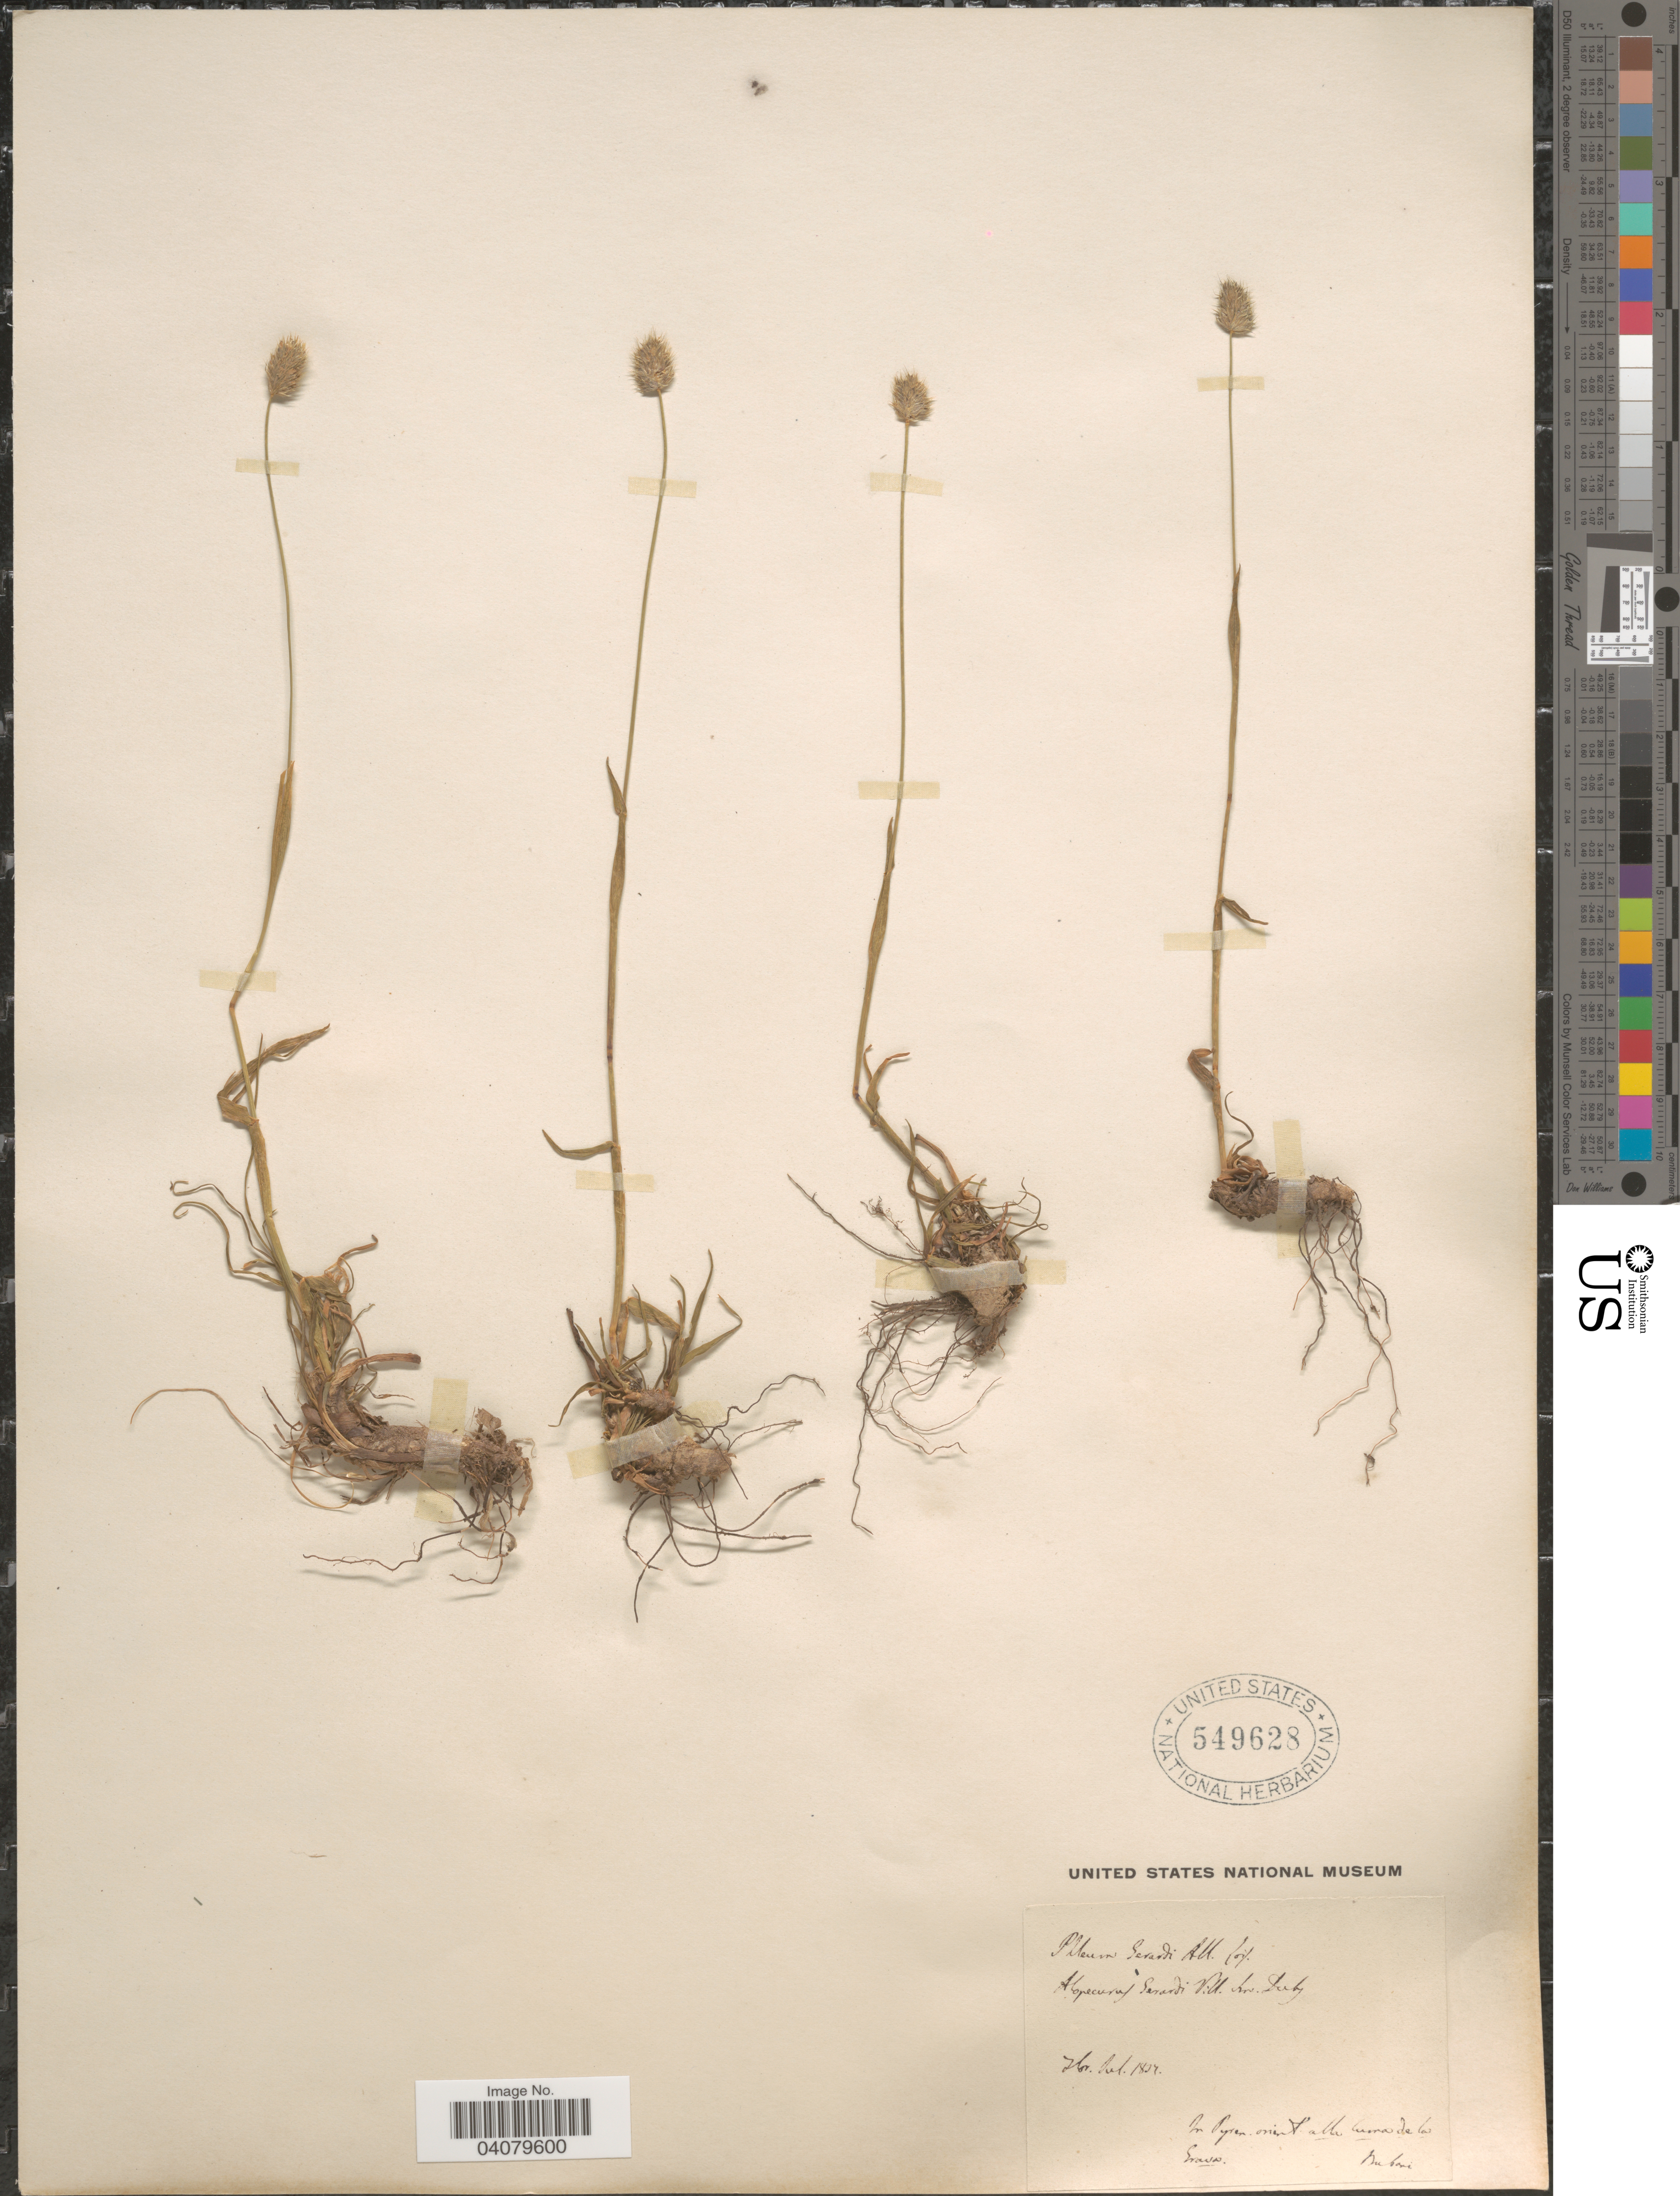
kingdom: Plantae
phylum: Tracheophyta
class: Liliopsida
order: Poales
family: Poaceae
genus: Alopecurus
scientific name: Alopecurus gerardii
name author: (All.) Vill.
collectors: Bubori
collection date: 1837-07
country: France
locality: In Pyren. orient alla cuena de la Grava.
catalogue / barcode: US 549628